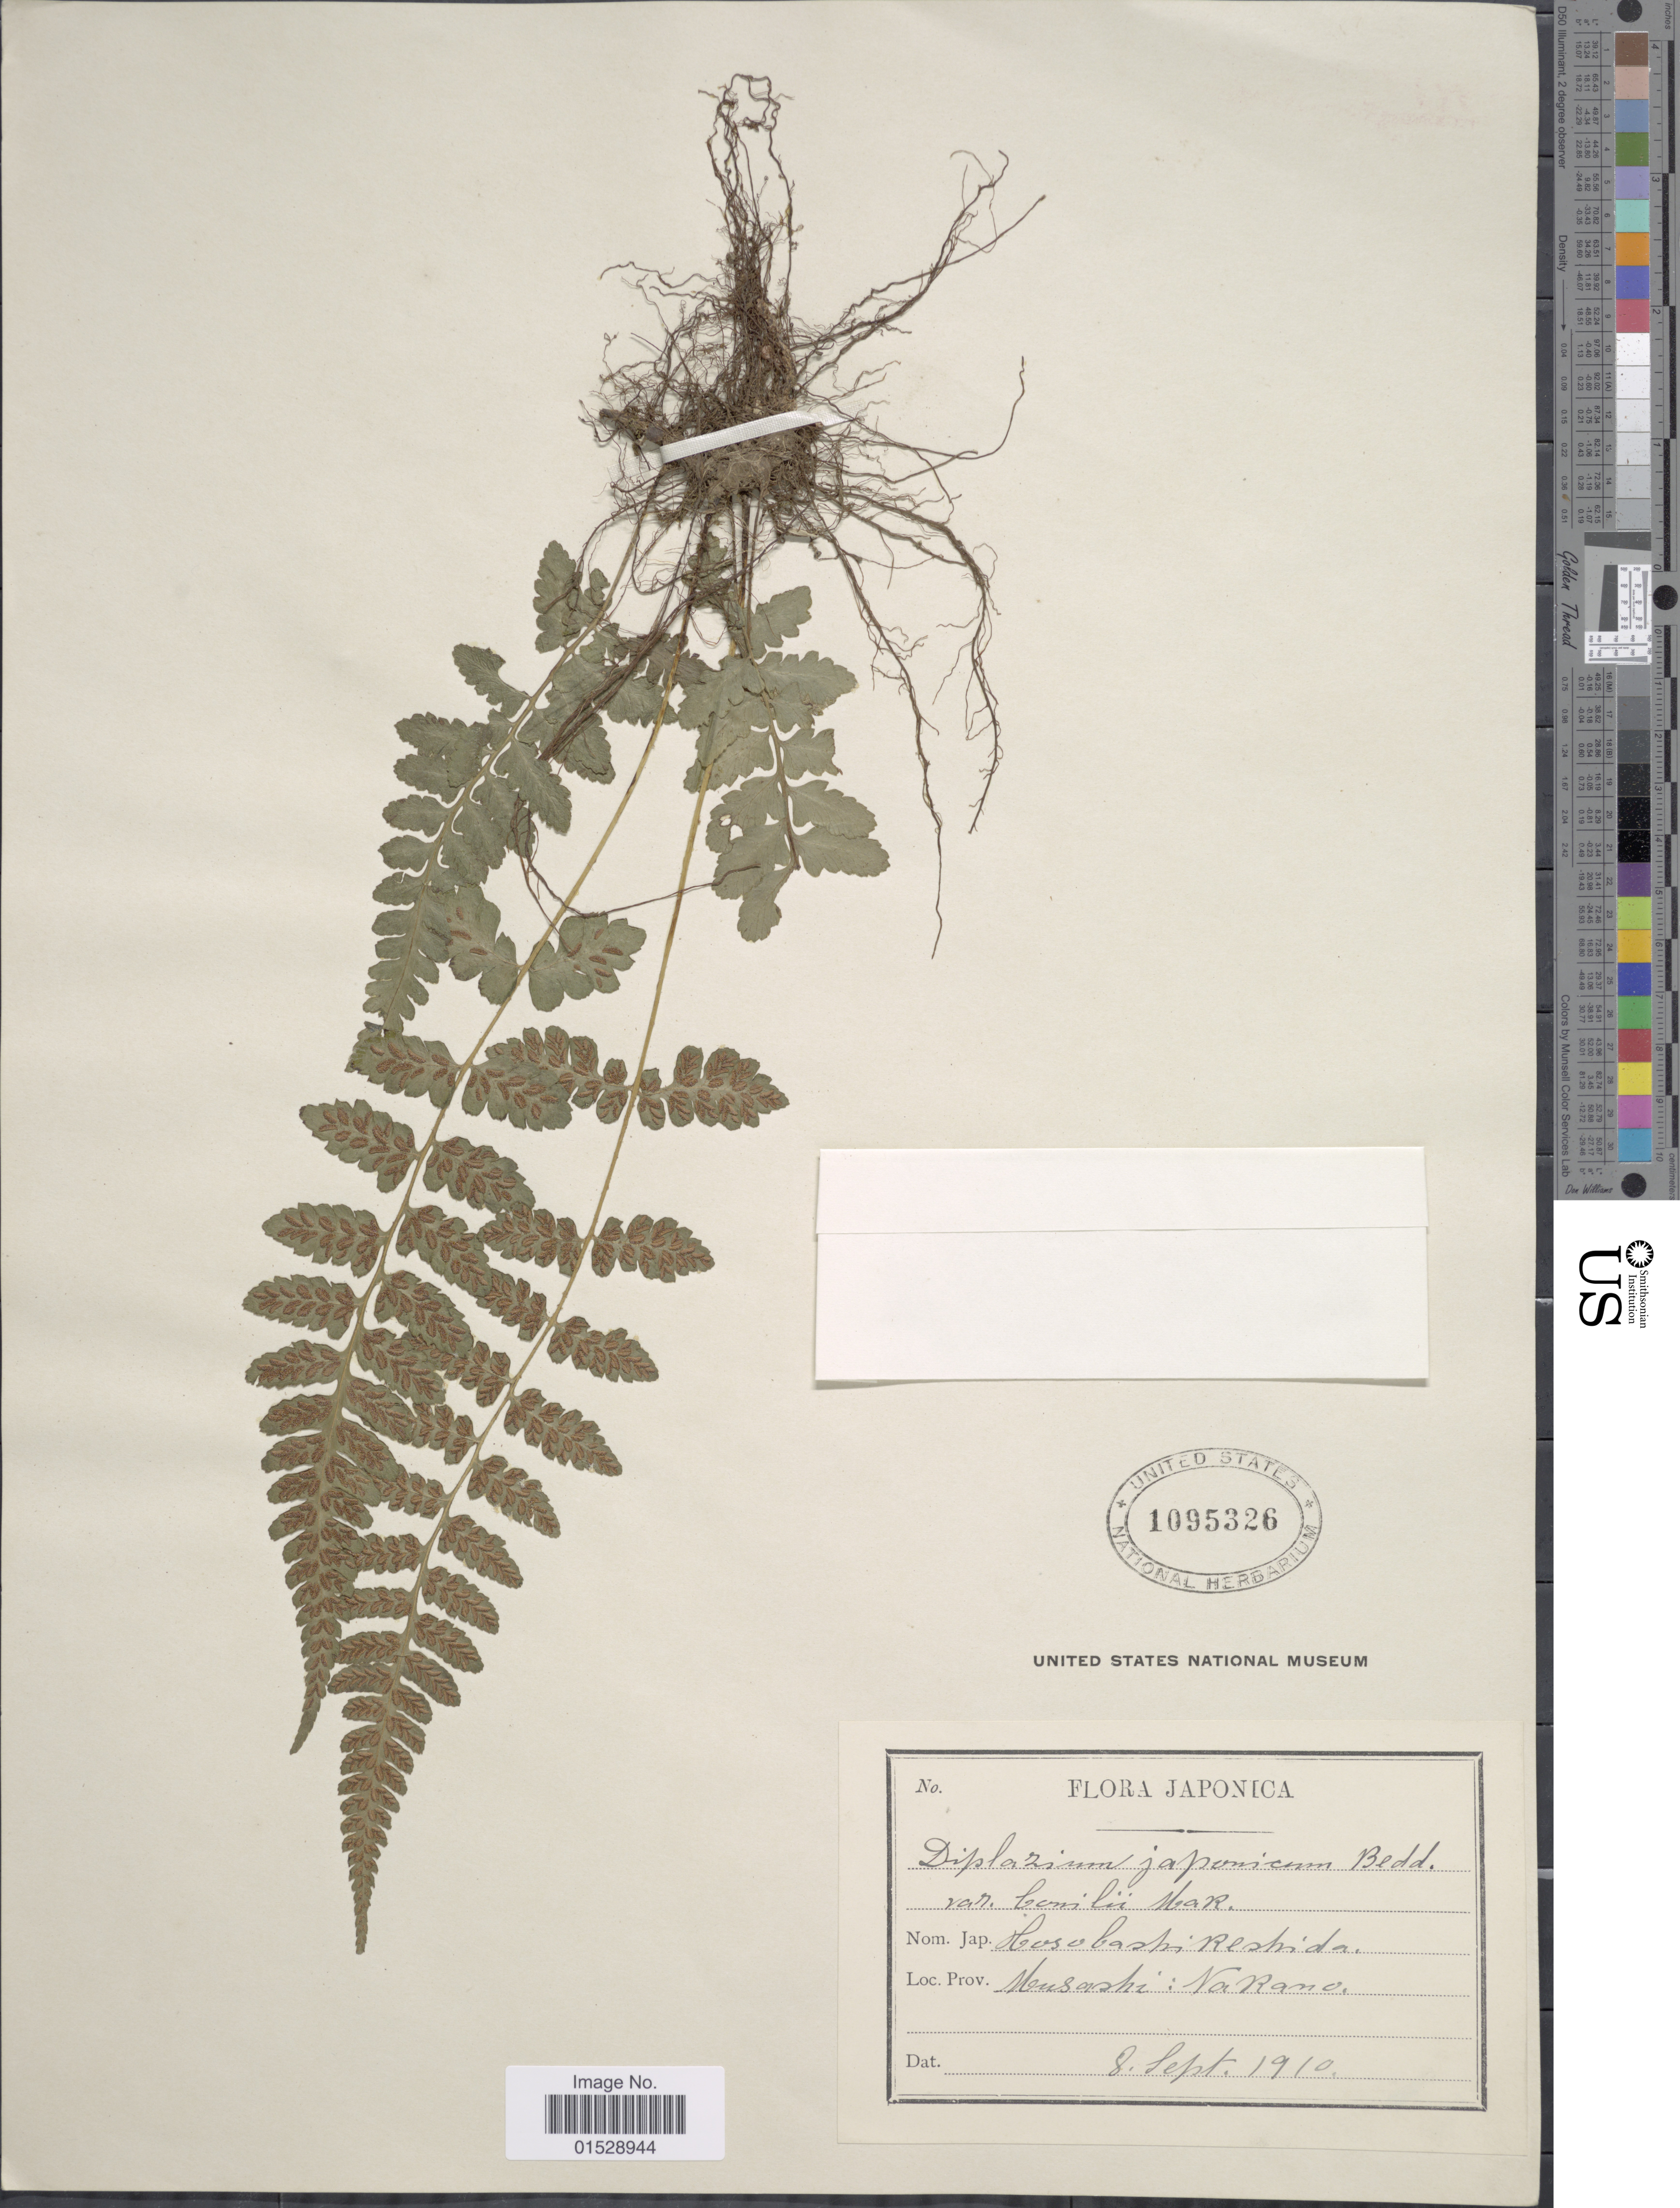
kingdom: Plantae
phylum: Tracheophyta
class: Polypodiopsida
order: Polypodiales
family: Athyriaceae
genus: Deparia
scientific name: Deparia japonica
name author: (Thunb.) M. Kato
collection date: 1910-09-08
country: Japan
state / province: Tokyo, Federal City of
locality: Japonica, Musashi, Nakano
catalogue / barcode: US 1095326